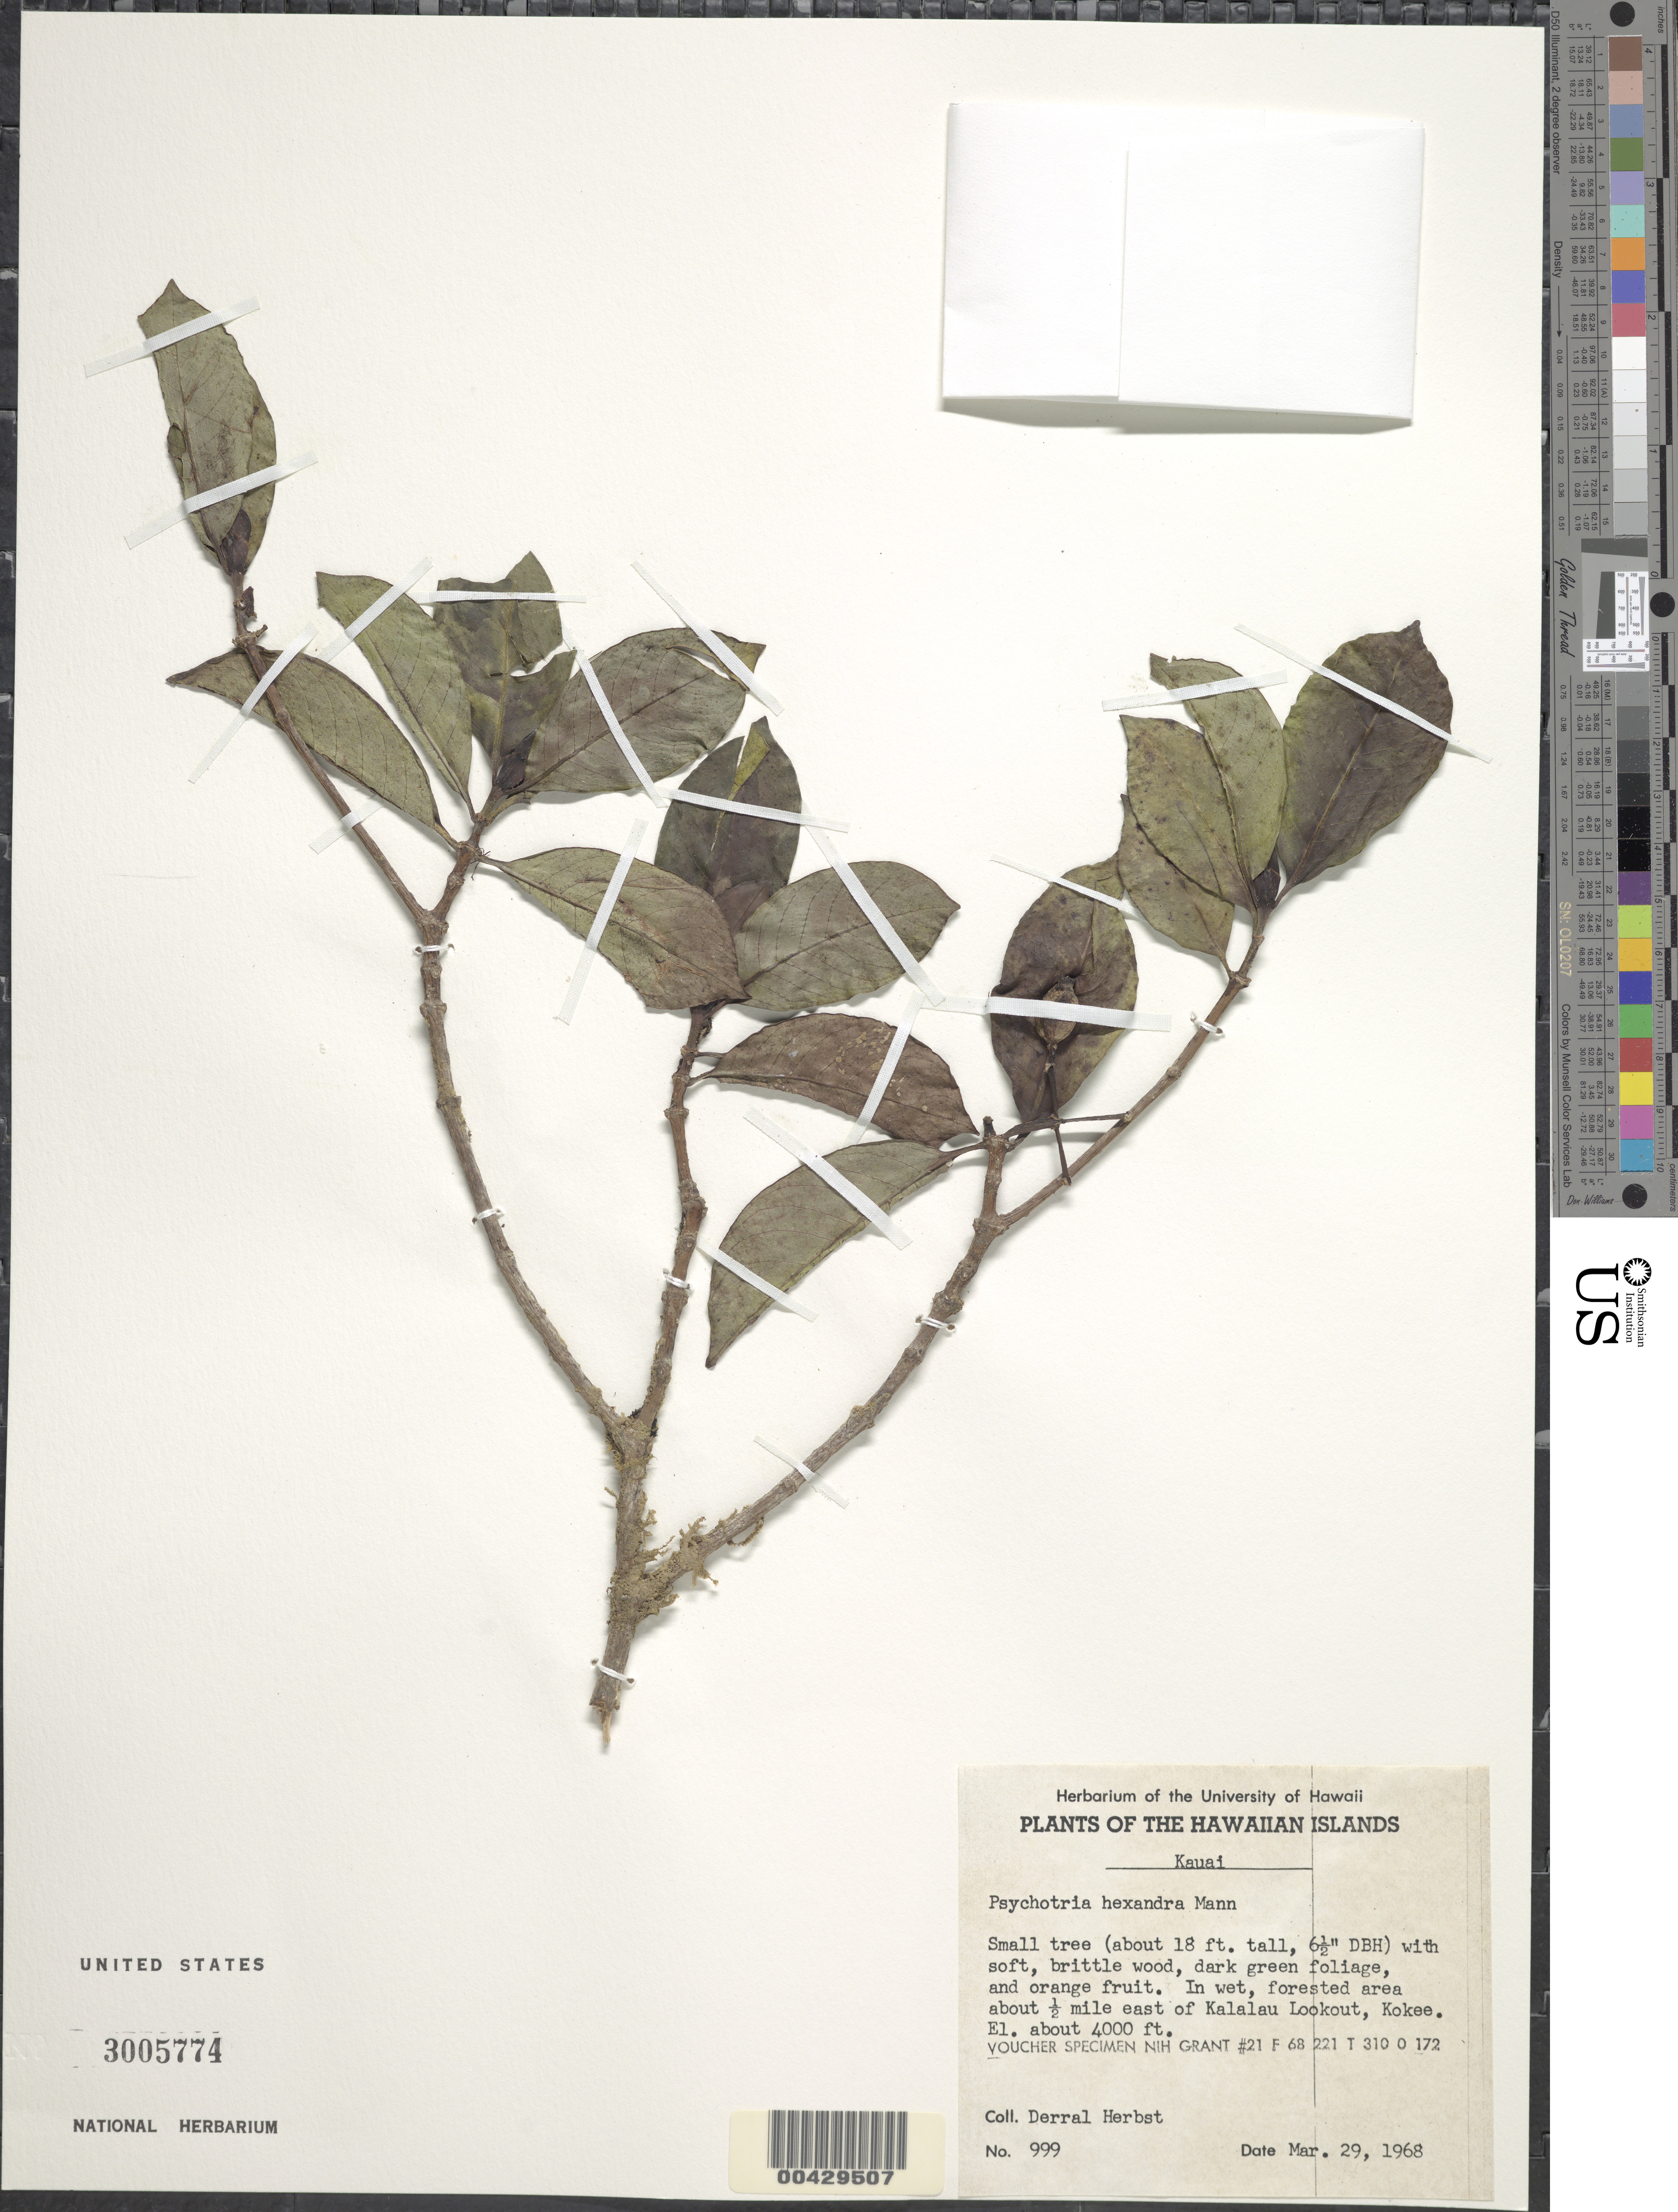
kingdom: Plantae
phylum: Tracheophyta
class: Magnoliopsida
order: Gentianales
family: Rubiaceae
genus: Psychotria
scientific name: Psychotria hexandra var. hexandra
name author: H. Mann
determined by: Wagner, W. L., (BOT), Smithsonian Institution - National Museum of Natural History (UNITED STATES)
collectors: D. R. Herbst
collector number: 999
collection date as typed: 29 Mar 1968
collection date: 1968-03-29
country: United States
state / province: Hawaii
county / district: Kauai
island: Kaua'i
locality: About 1/2 mile east of Kalalau Lookout, Kokee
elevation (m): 1219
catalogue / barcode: US 3005774